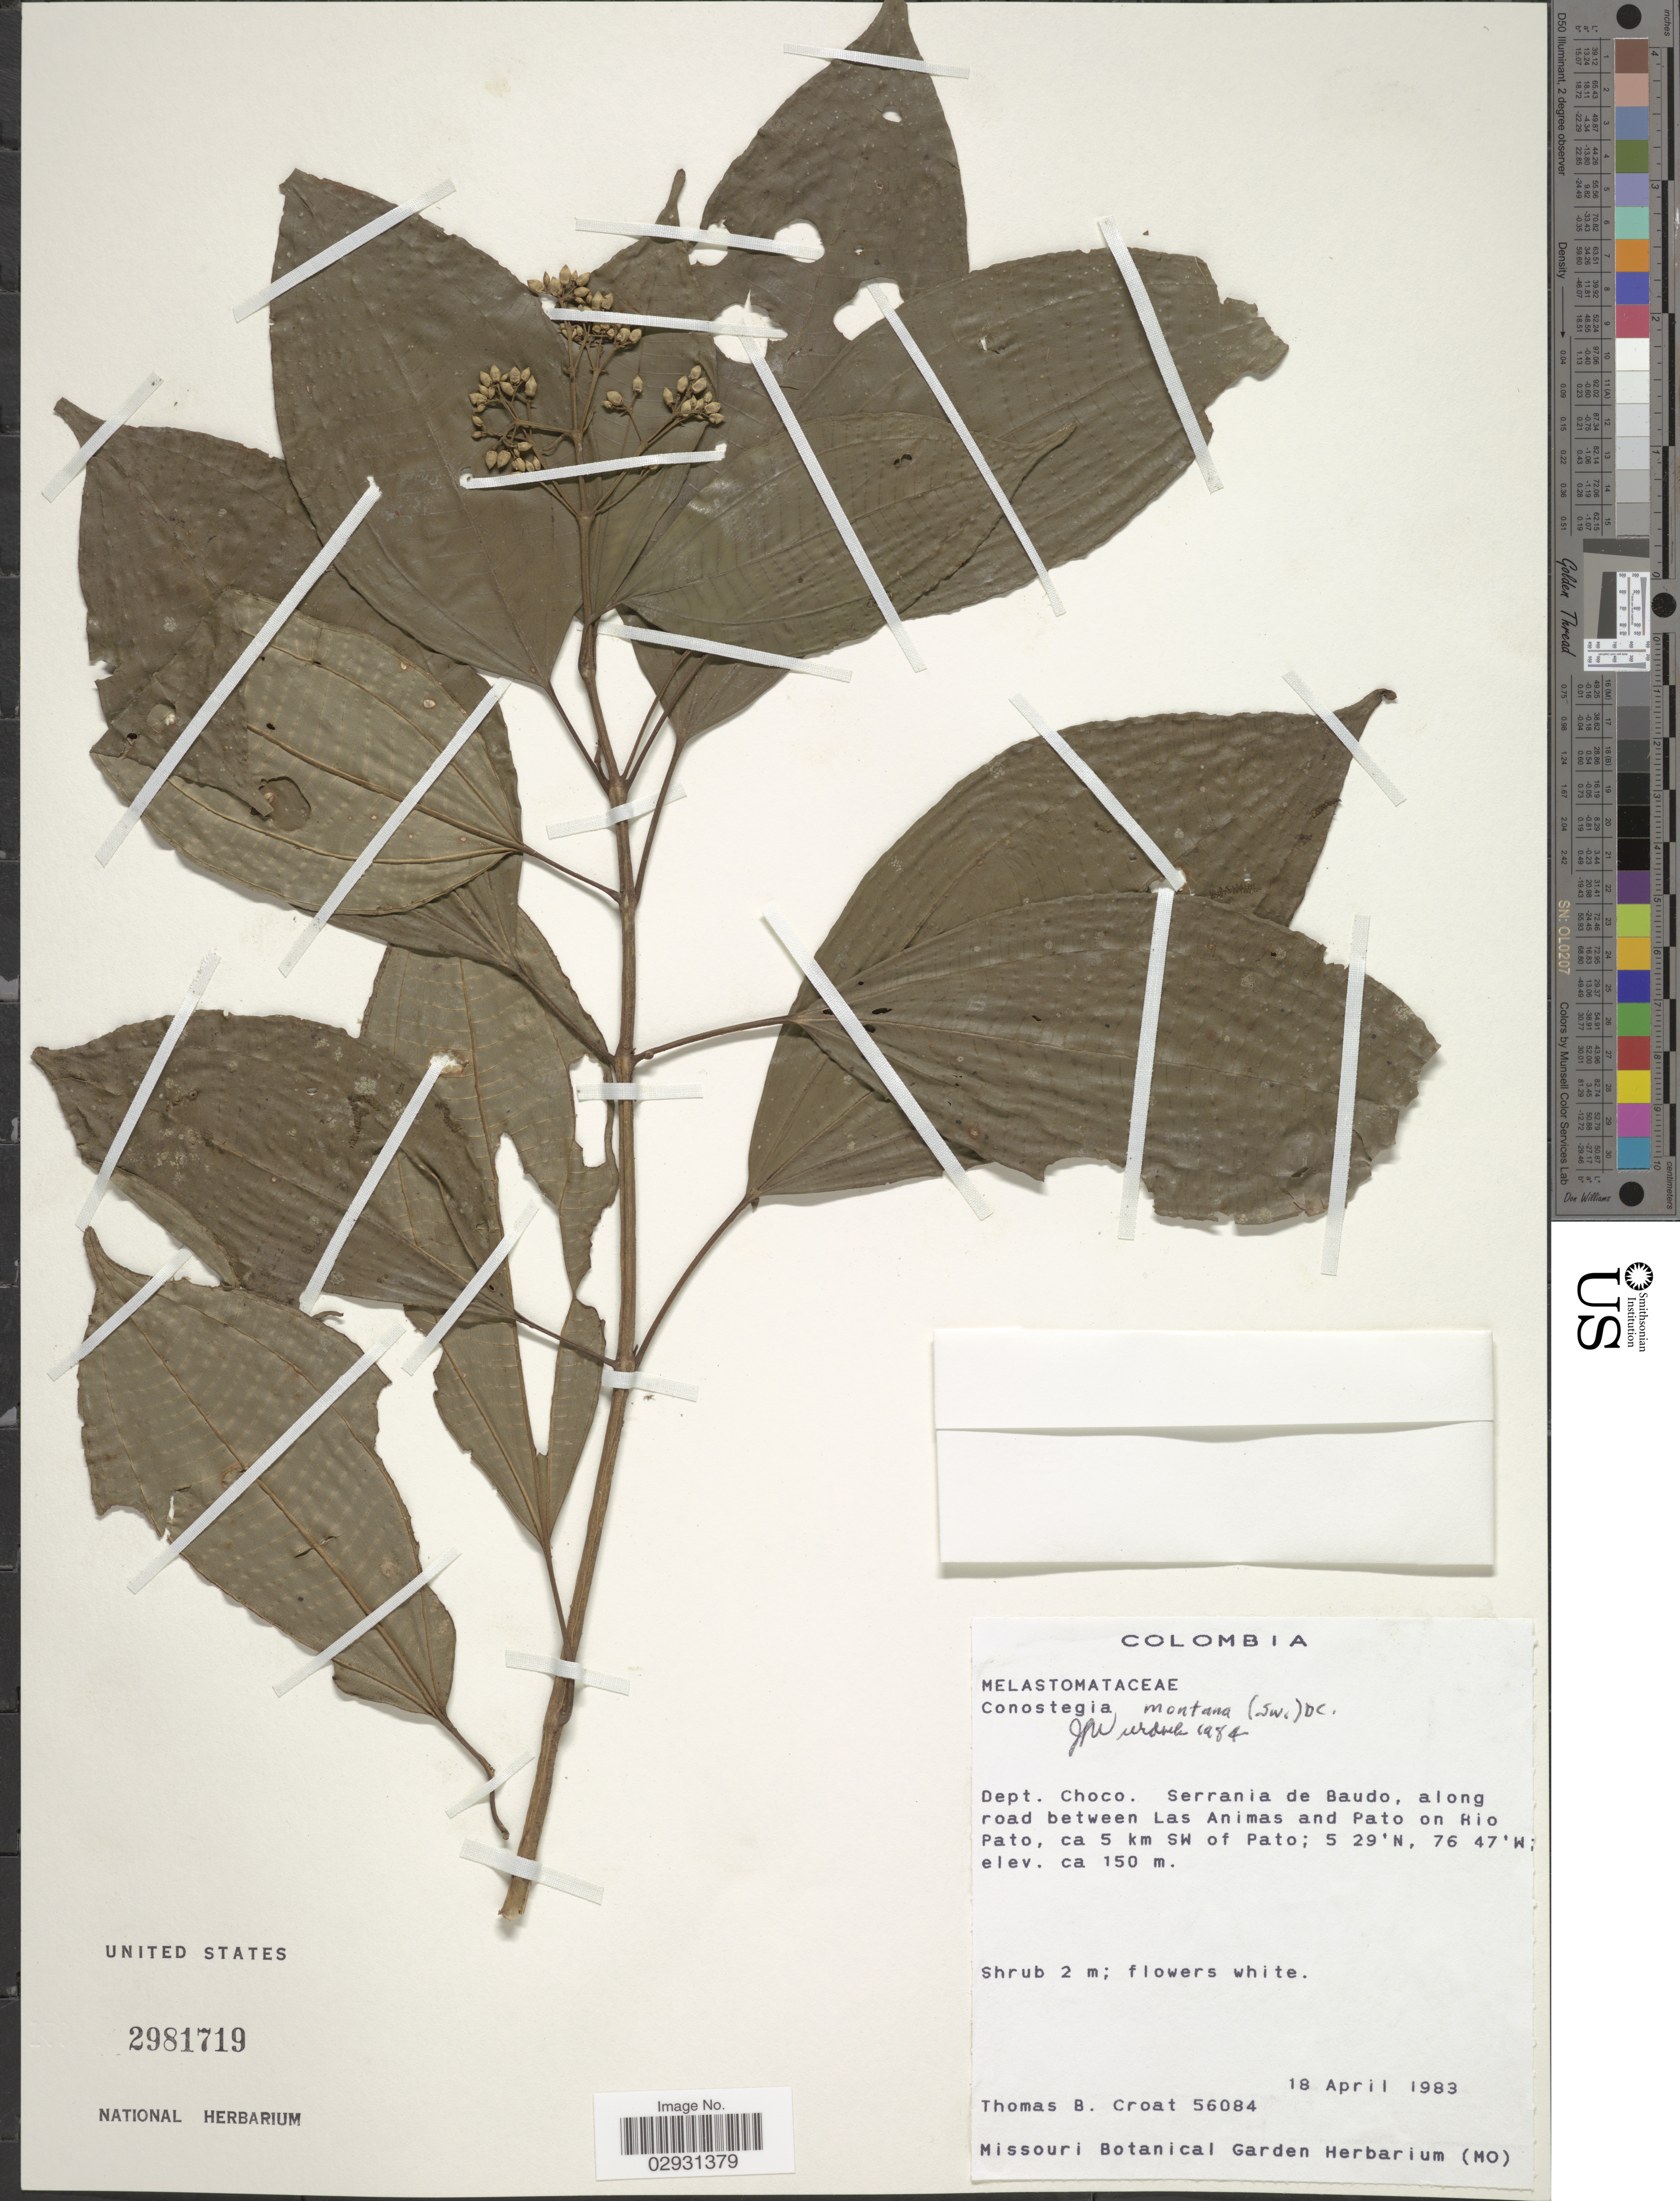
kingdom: Plantae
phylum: Tracheophyta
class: Magnoliopsida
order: Myrtales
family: Melastomataceae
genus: Conostegia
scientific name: Conostegia montana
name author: (Sw.) D. Don ex DC.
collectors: T. B. Croat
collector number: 56084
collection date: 1983-04-18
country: Colombia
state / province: Chocó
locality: Dept. Choco. Serrania de Baudo, along road between Las Animas and Pato on Rio Pato, ca 5 km SW of Pato.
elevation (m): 150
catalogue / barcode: US 2981719